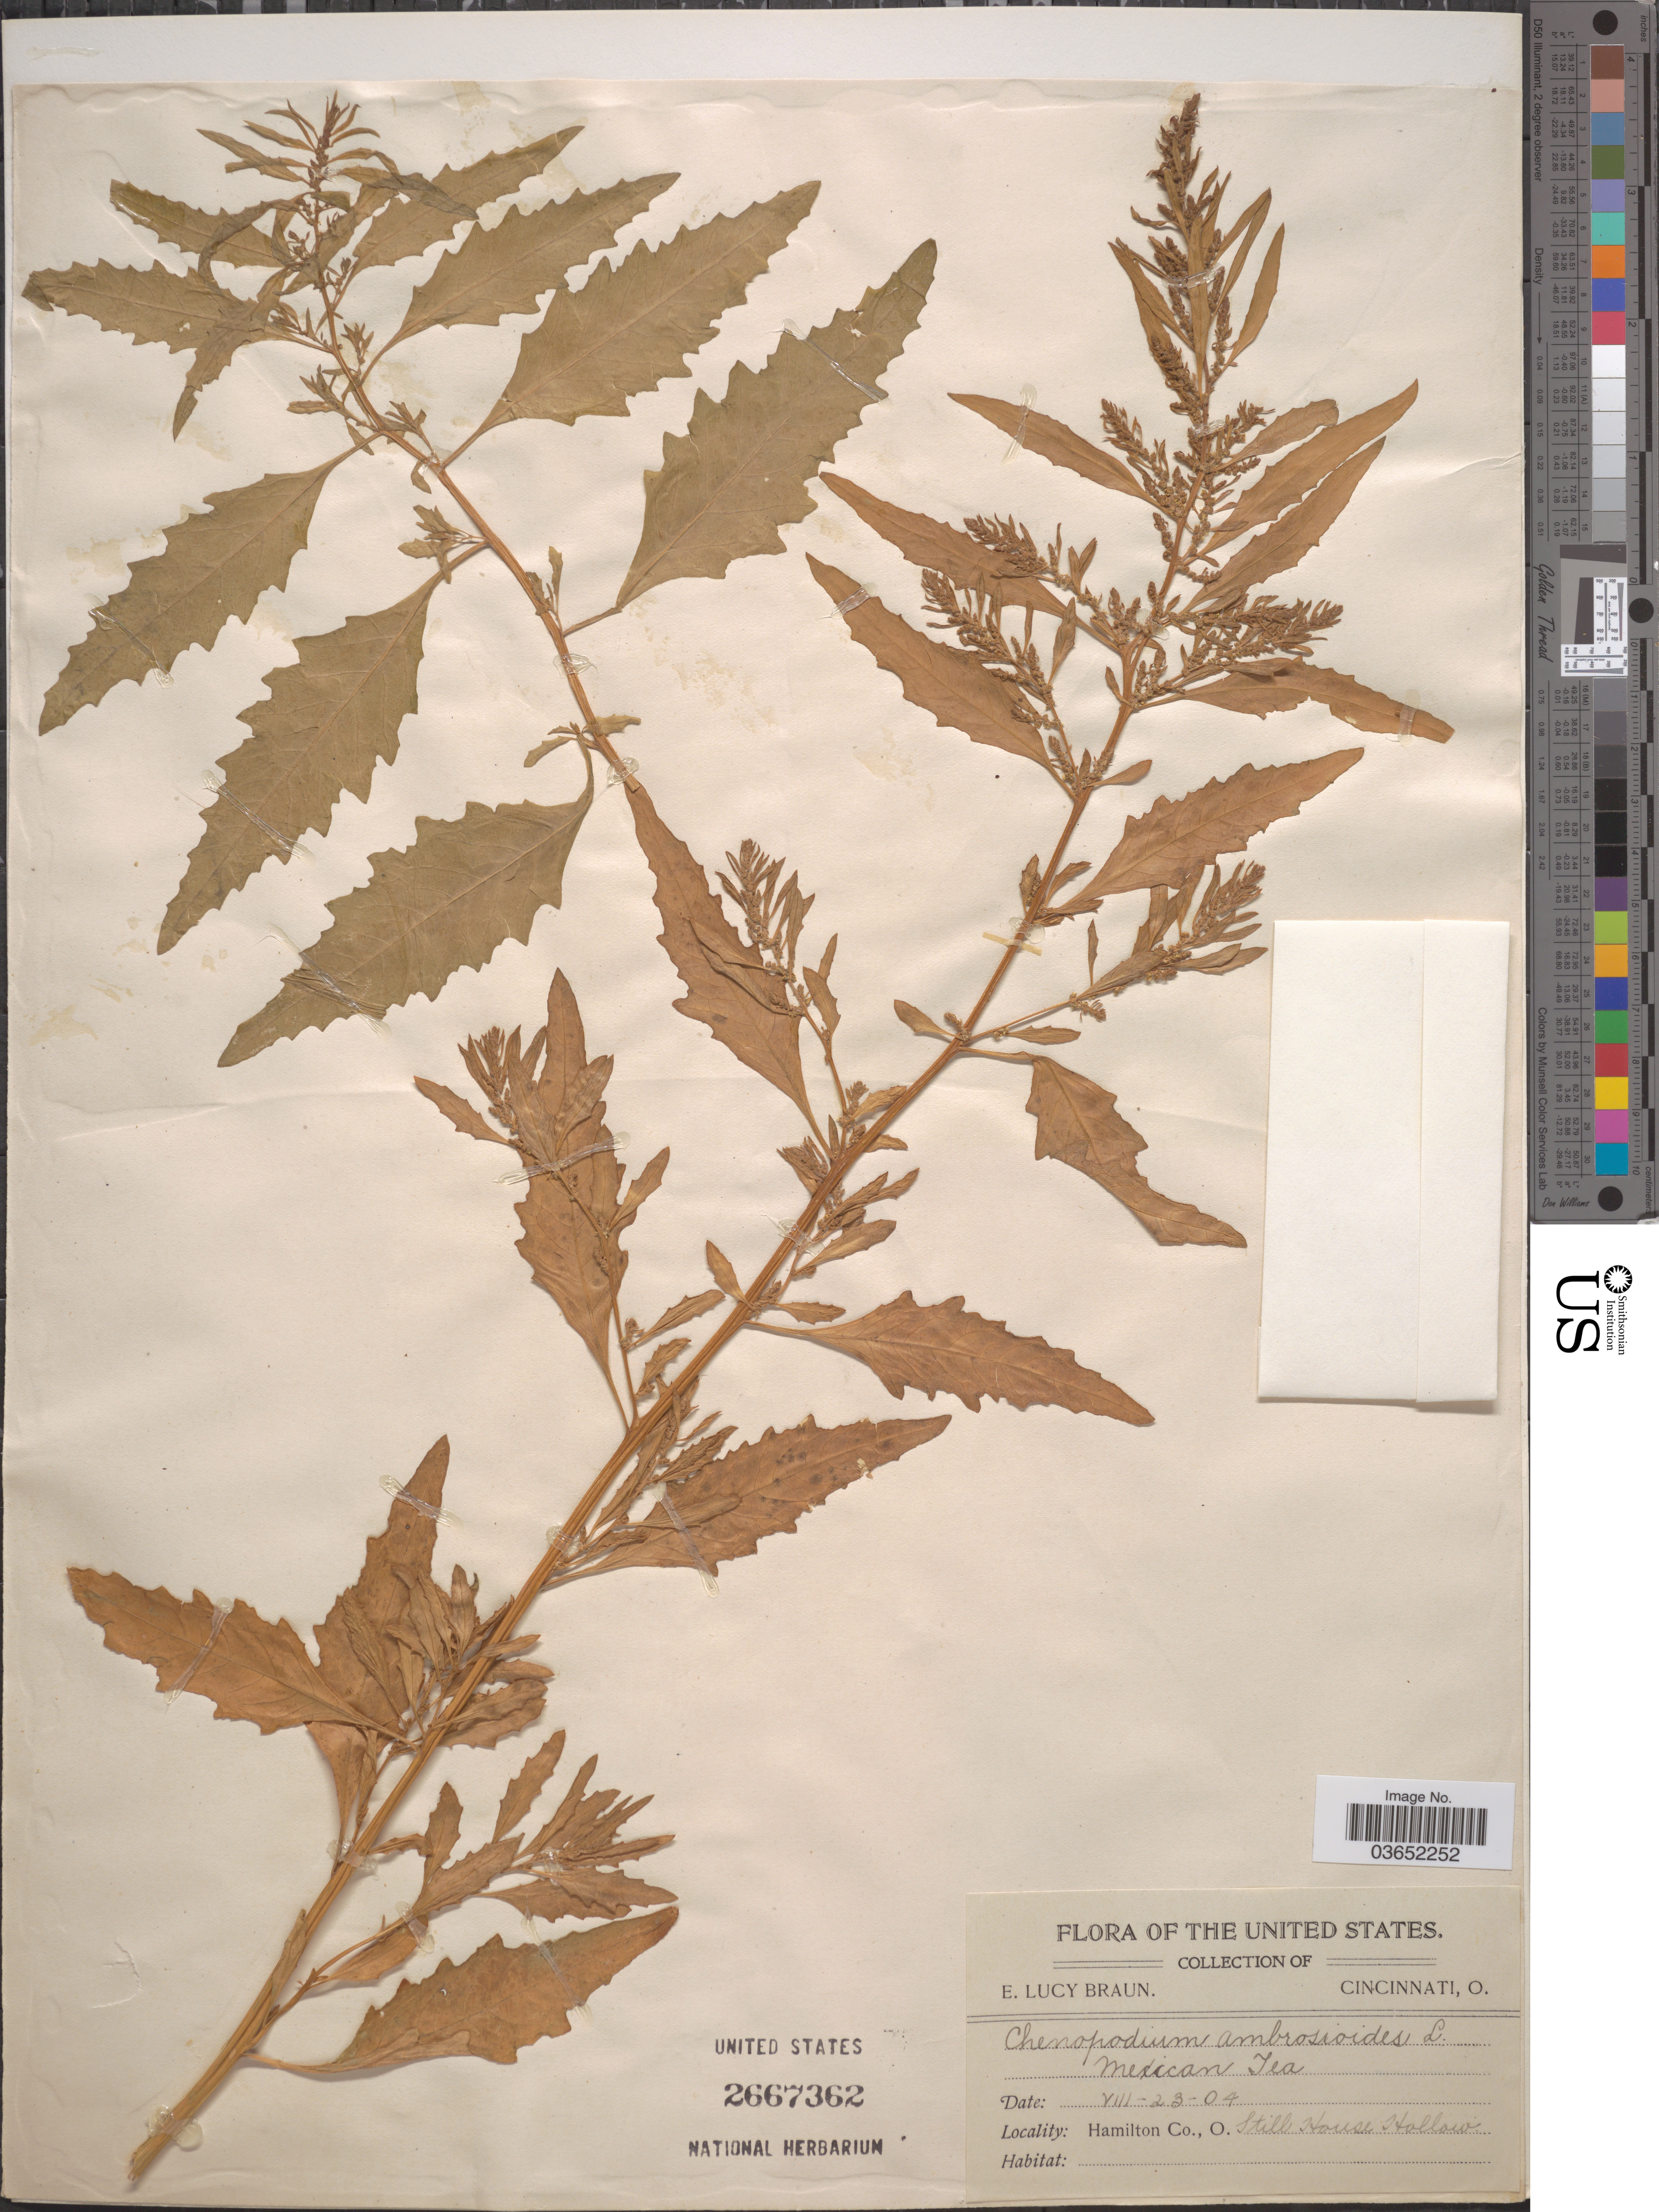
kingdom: Plantae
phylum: Tracheophyta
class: Magnoliopsida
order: Caryophyllales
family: Amaranthaceae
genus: Chenopodium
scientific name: Chenopodium ambrosioides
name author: L.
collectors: E. L. Braun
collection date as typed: Transcribed d/m/y: 23/8/4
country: United States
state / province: Ohio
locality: Hamilton Co. Still House Hollow.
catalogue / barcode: US 2667362